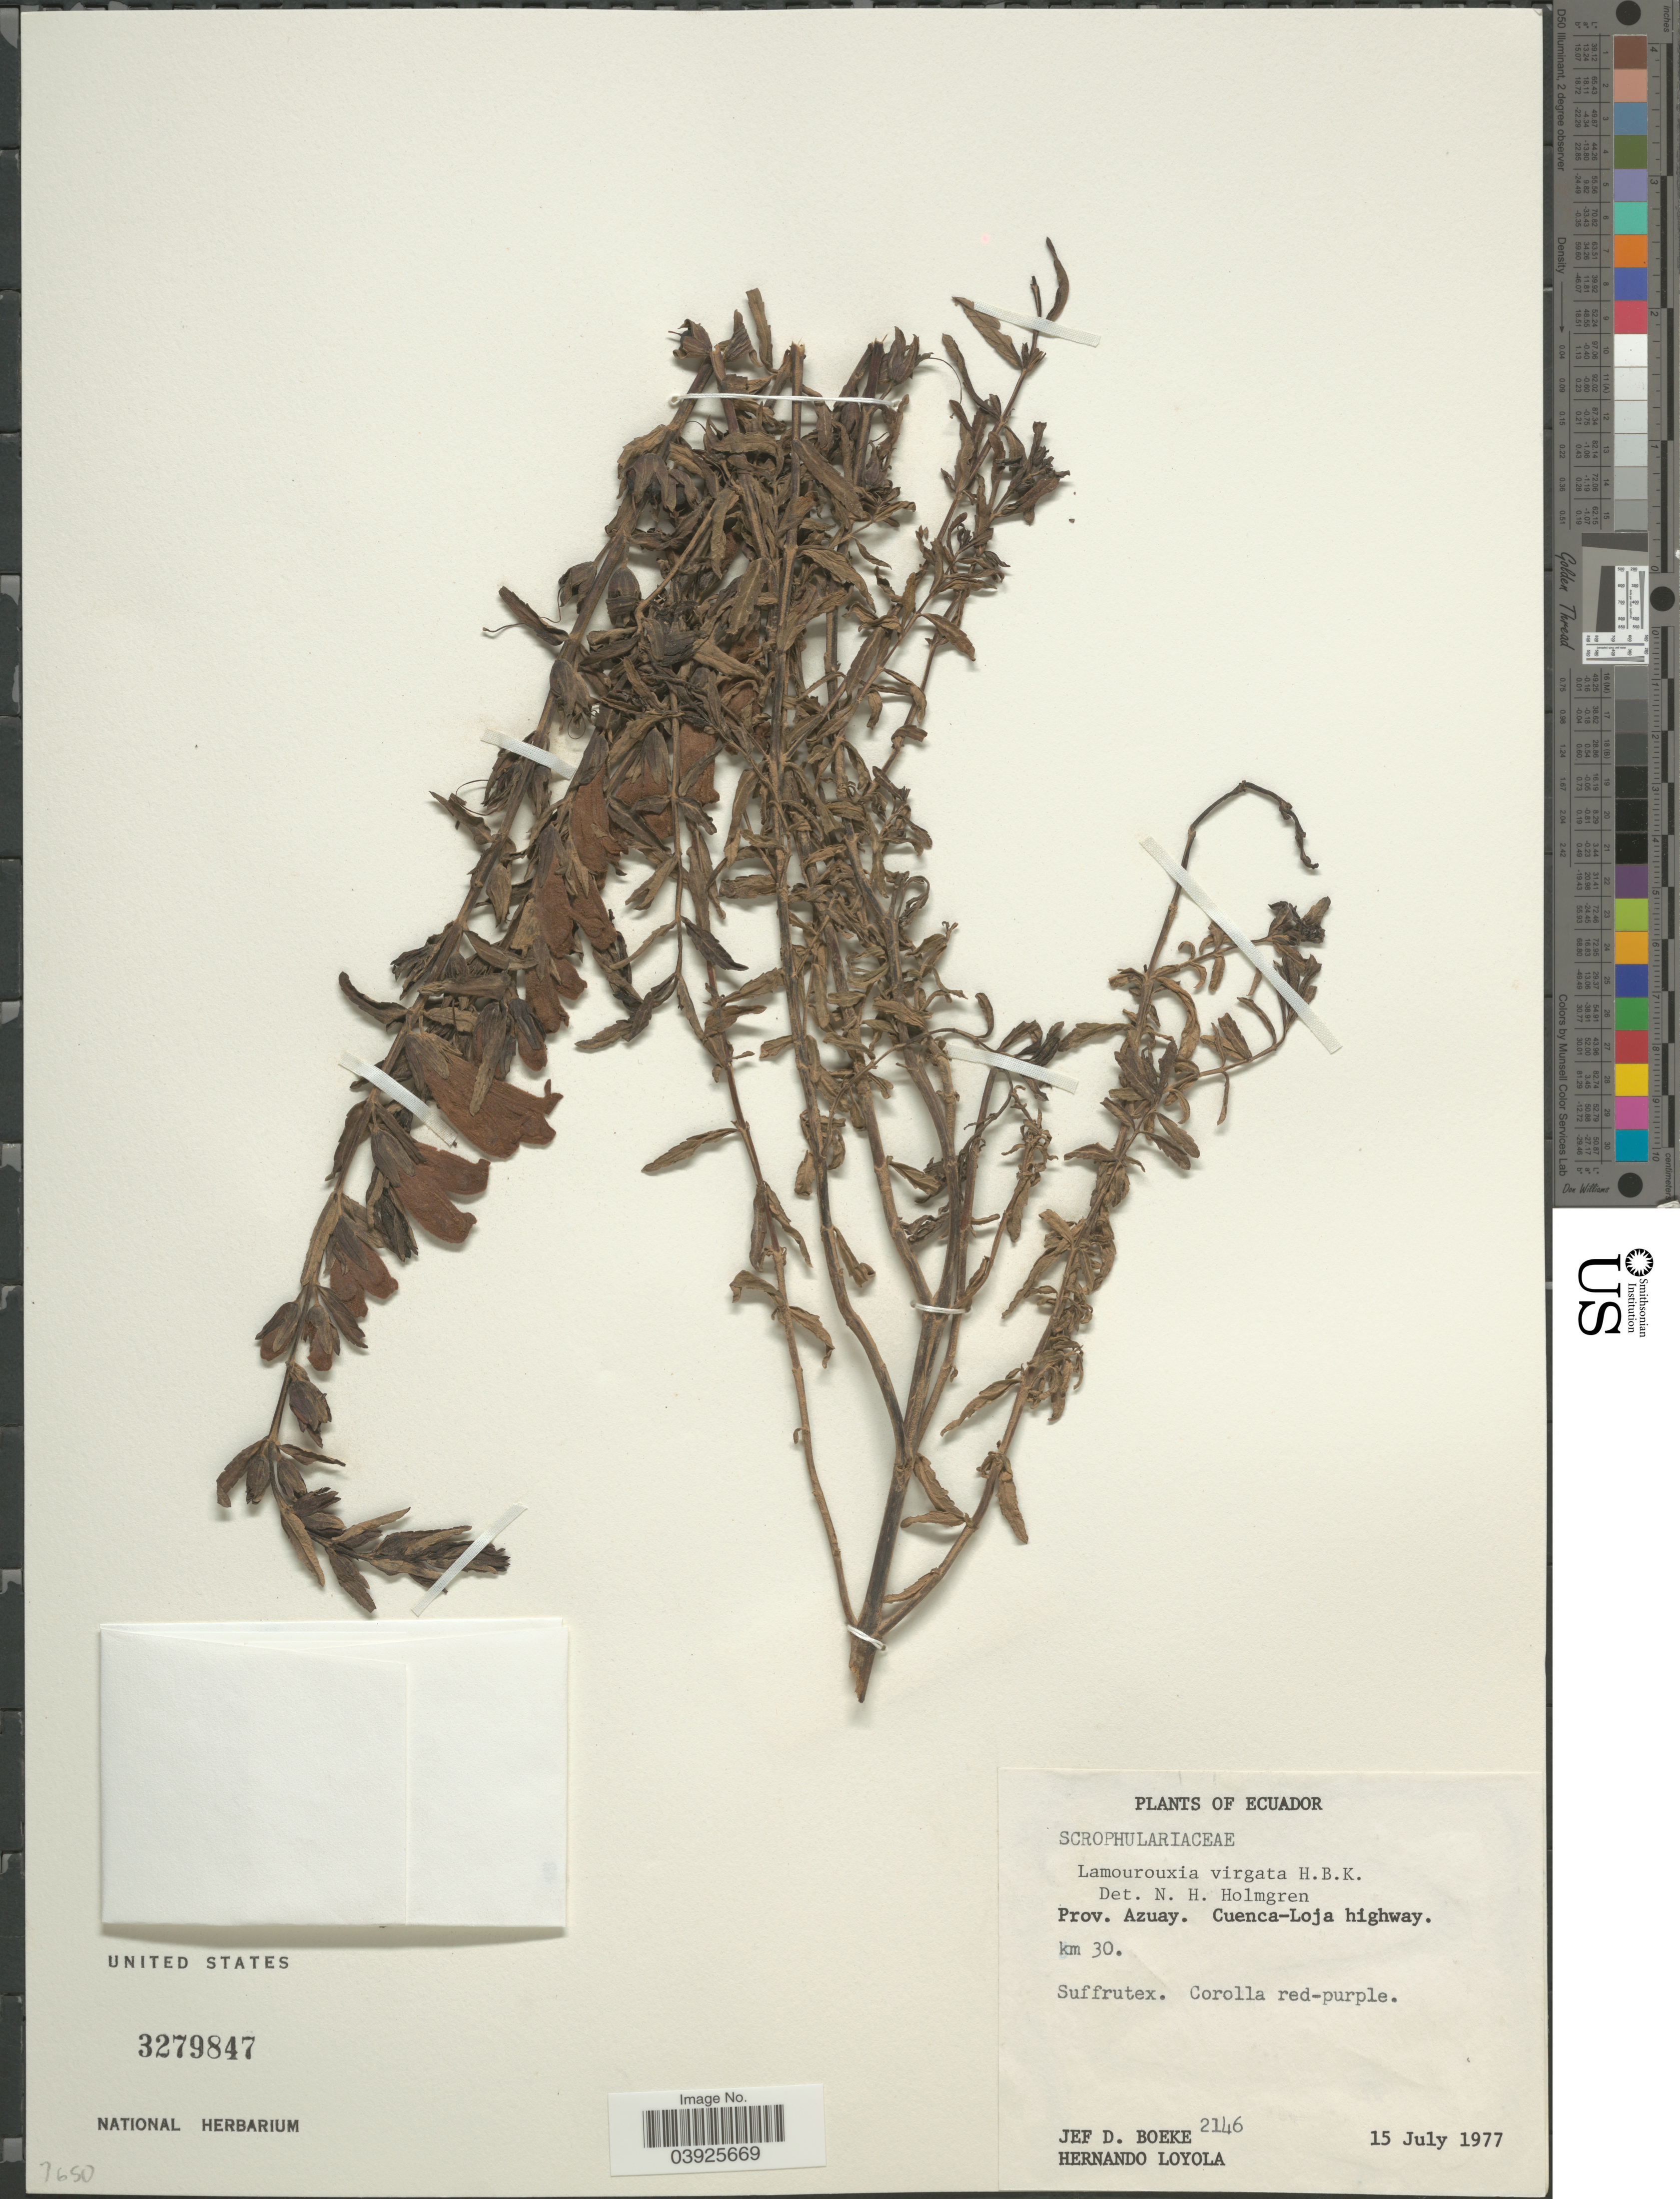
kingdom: Plantae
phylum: Tracheophyta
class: Magnoliopsida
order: Lamiales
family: Orobanchaceae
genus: Lamourouxia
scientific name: Lamourouxia virgata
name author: Kunth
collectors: J. Boeke & H. Loyola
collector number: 2146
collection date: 1977-07-15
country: Ecuador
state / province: Azuay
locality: Cuenca-Loja highway. km 30.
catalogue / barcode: US 3279847